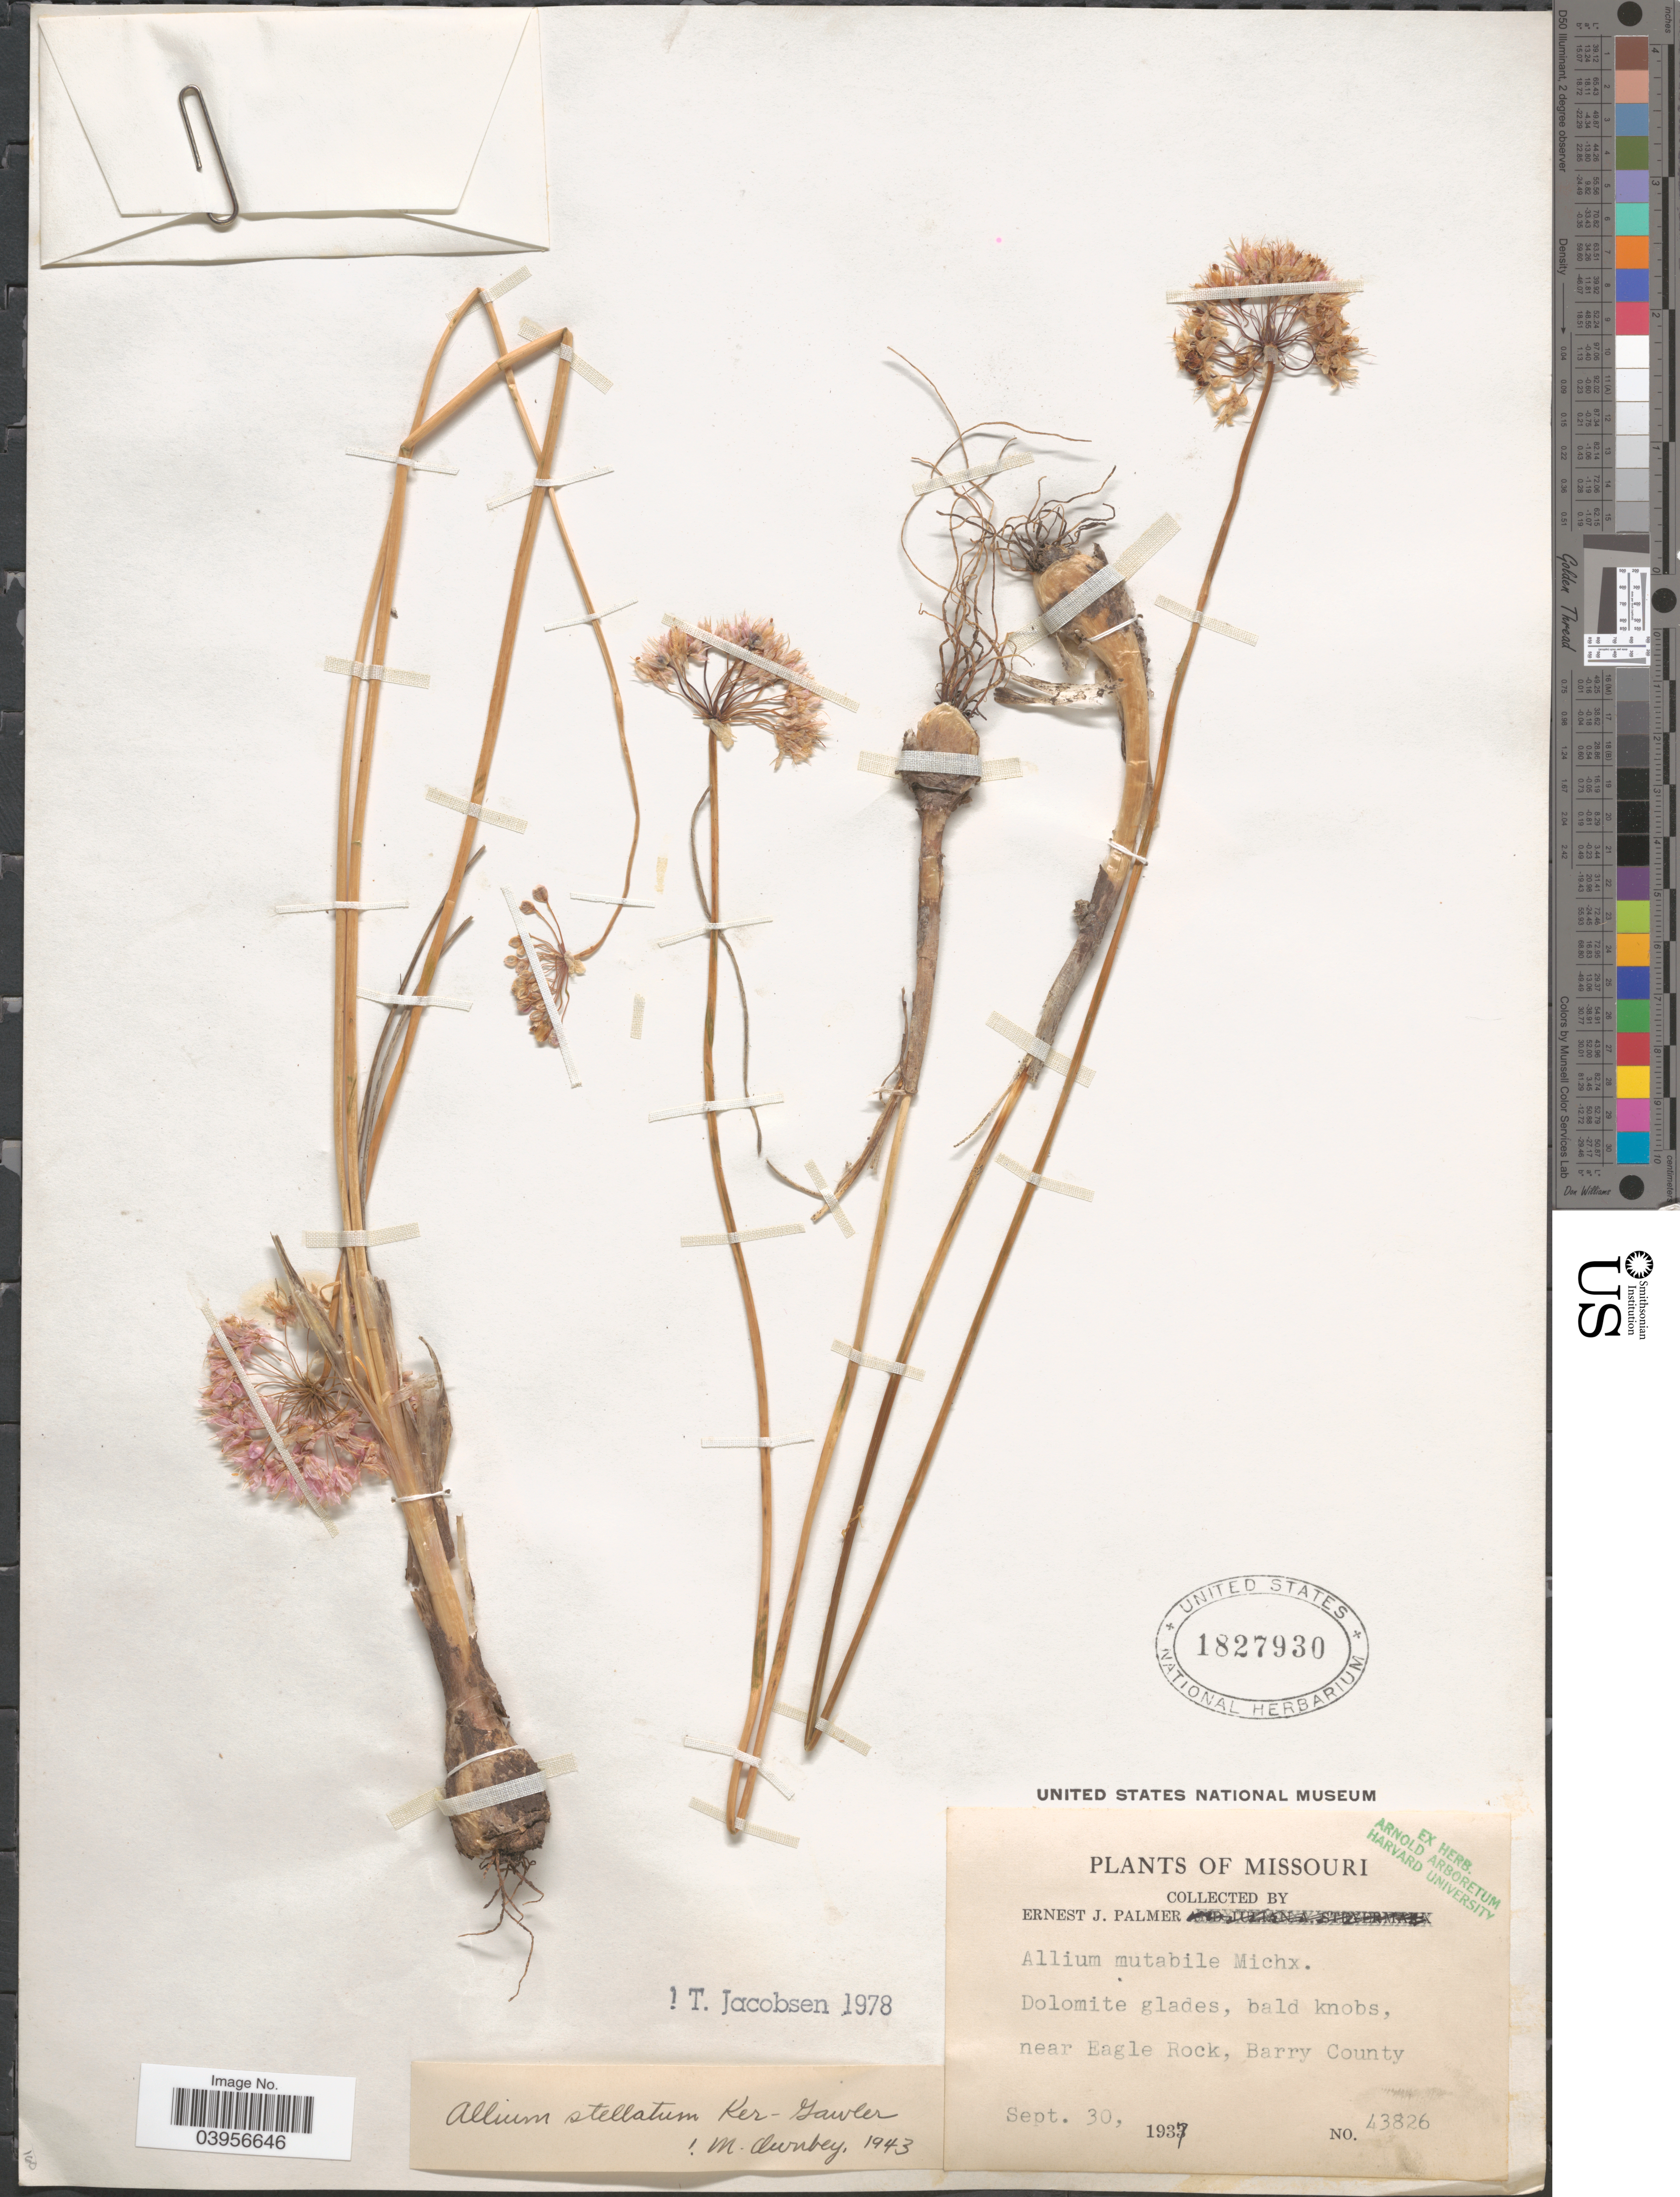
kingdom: Plantae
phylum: Tracheophyta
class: Liliopsida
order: Asparagales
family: Amaryllidaceae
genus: Allium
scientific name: Allium stellatum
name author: Nutt. ex Ker Gawl.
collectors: E. J. Palmer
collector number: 43826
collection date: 1937-09-30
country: United States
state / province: Missouri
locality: Dolomite glades, bald knobs, near Eagle Rock, Barry County.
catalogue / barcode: US 1827930